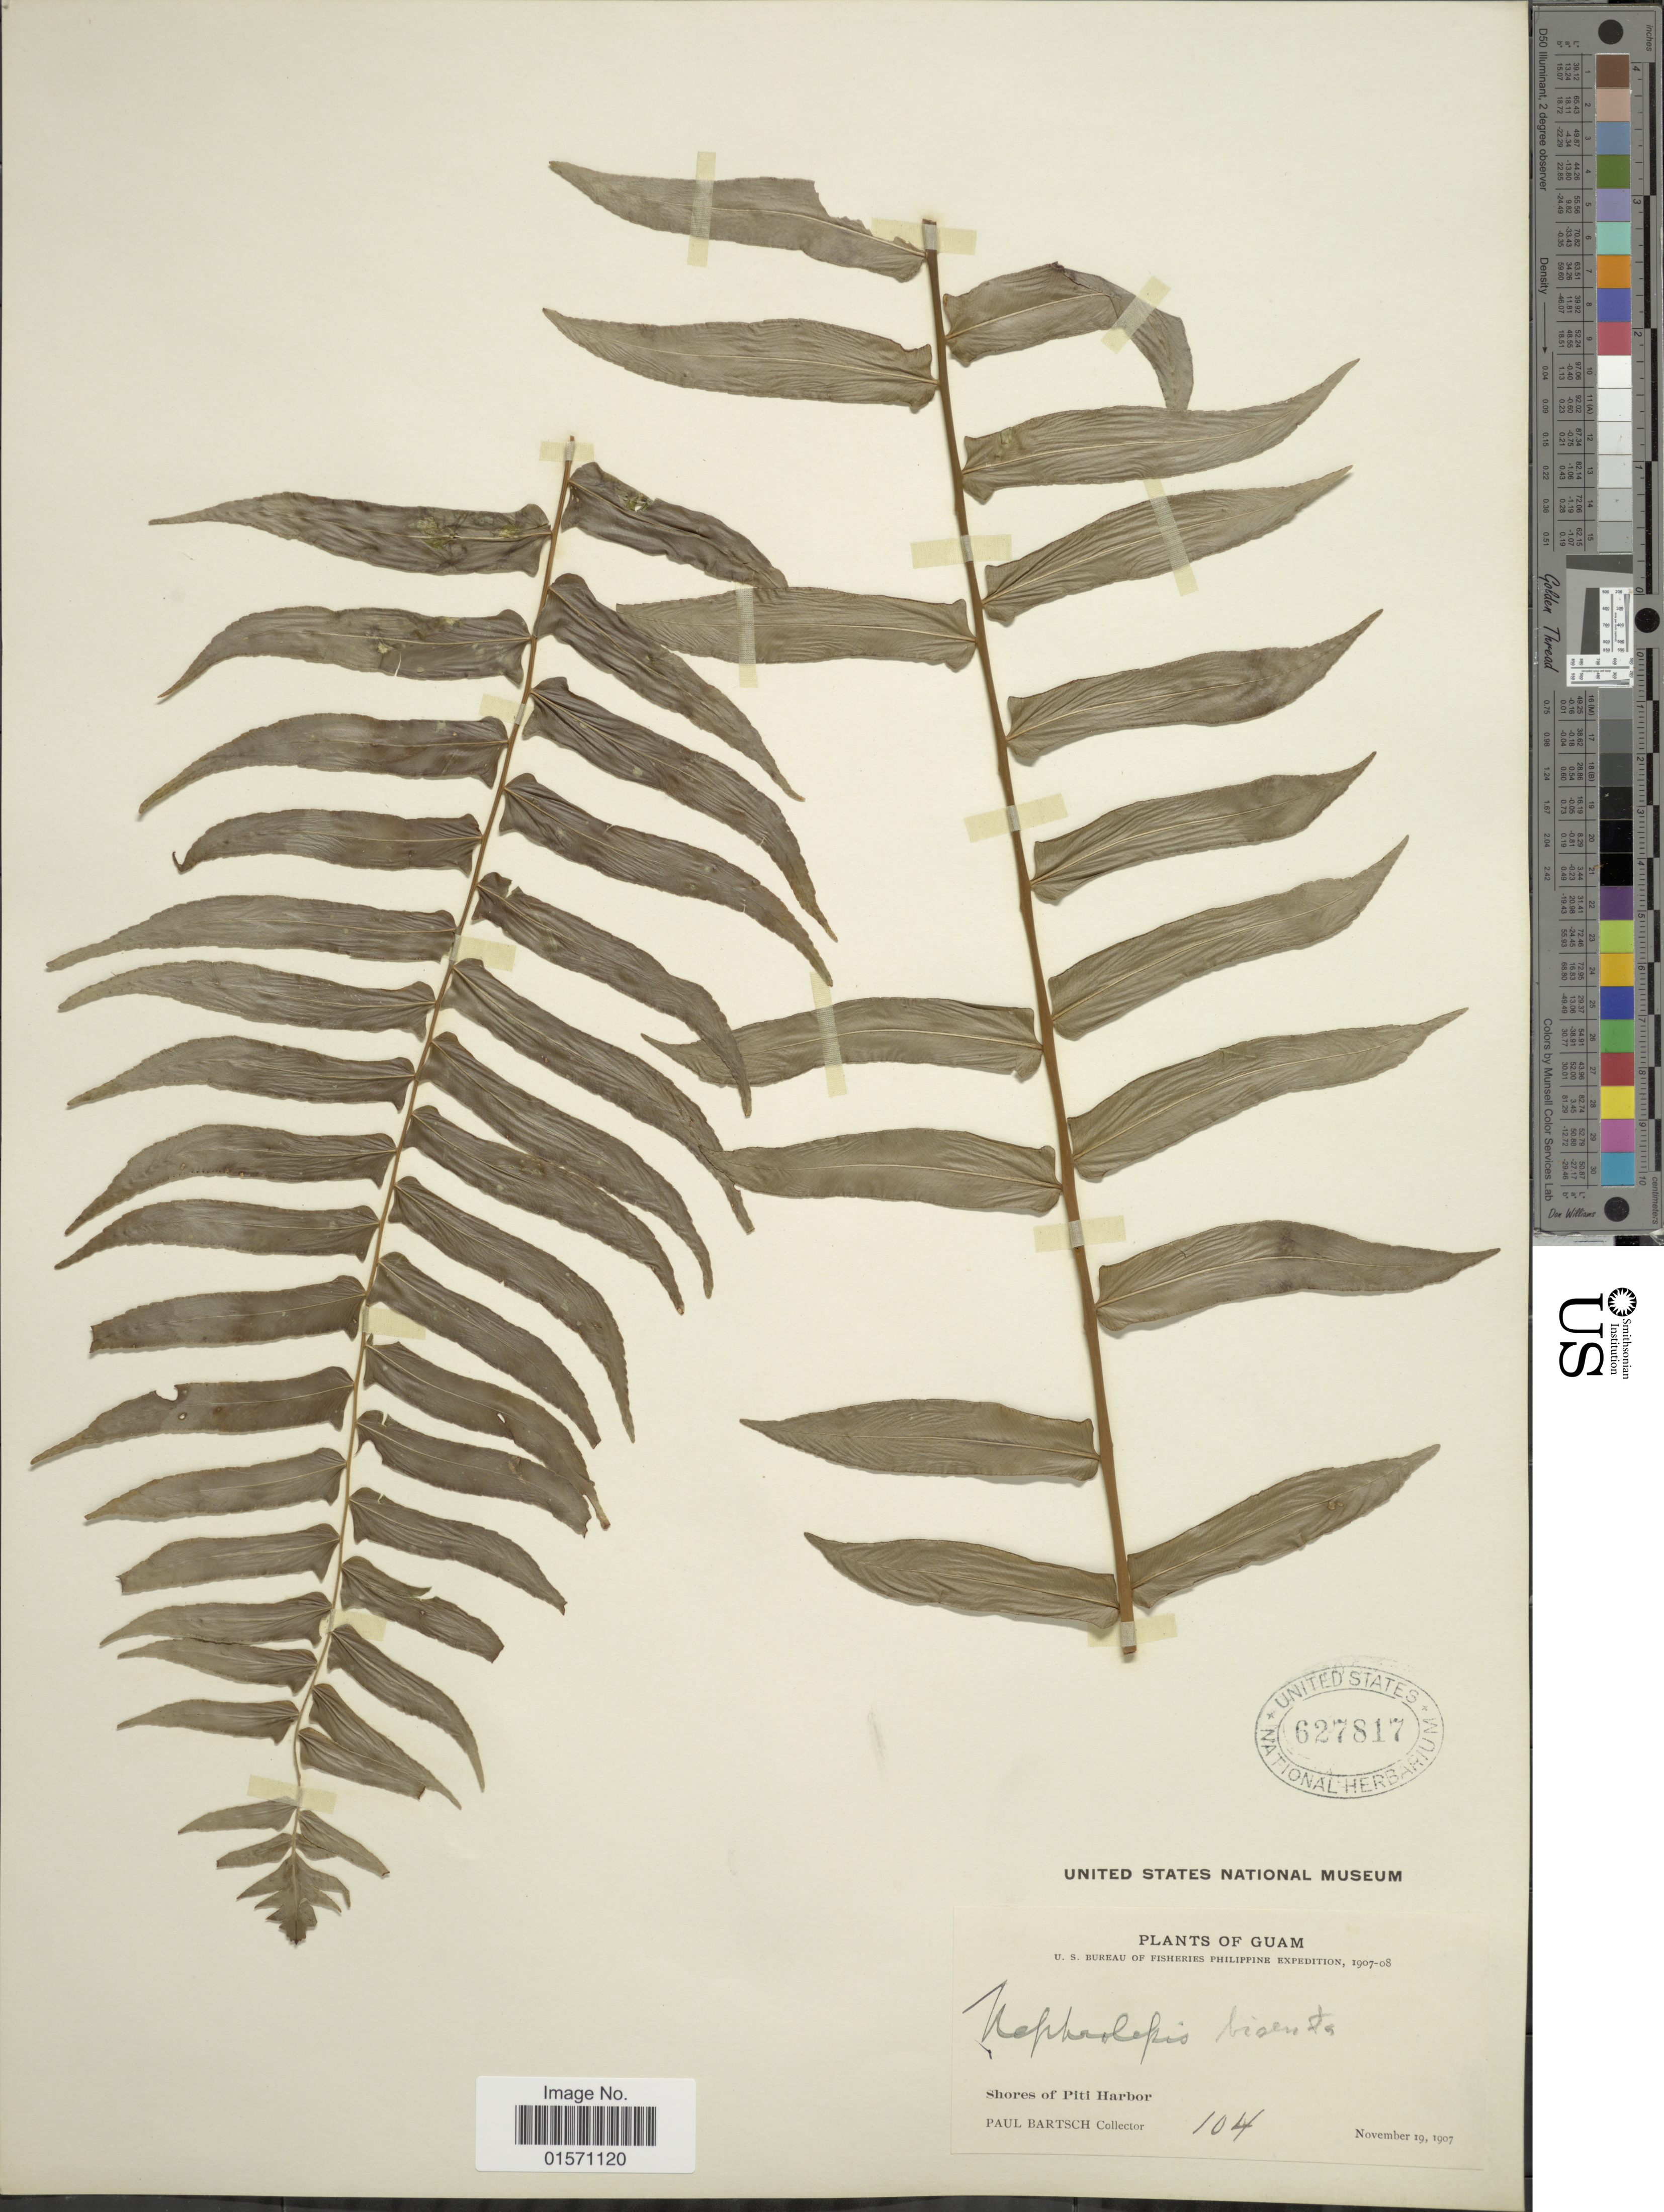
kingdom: Plantae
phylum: Tracheophyta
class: Polypodiopsida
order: Polypodiales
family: Nephrolepidaceae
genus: Nephrolepis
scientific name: Nephrolepis sp.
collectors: P. Bartsch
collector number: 104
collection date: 1907-11-19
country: Guam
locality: Shores of Piti Harbor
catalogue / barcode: US 627817